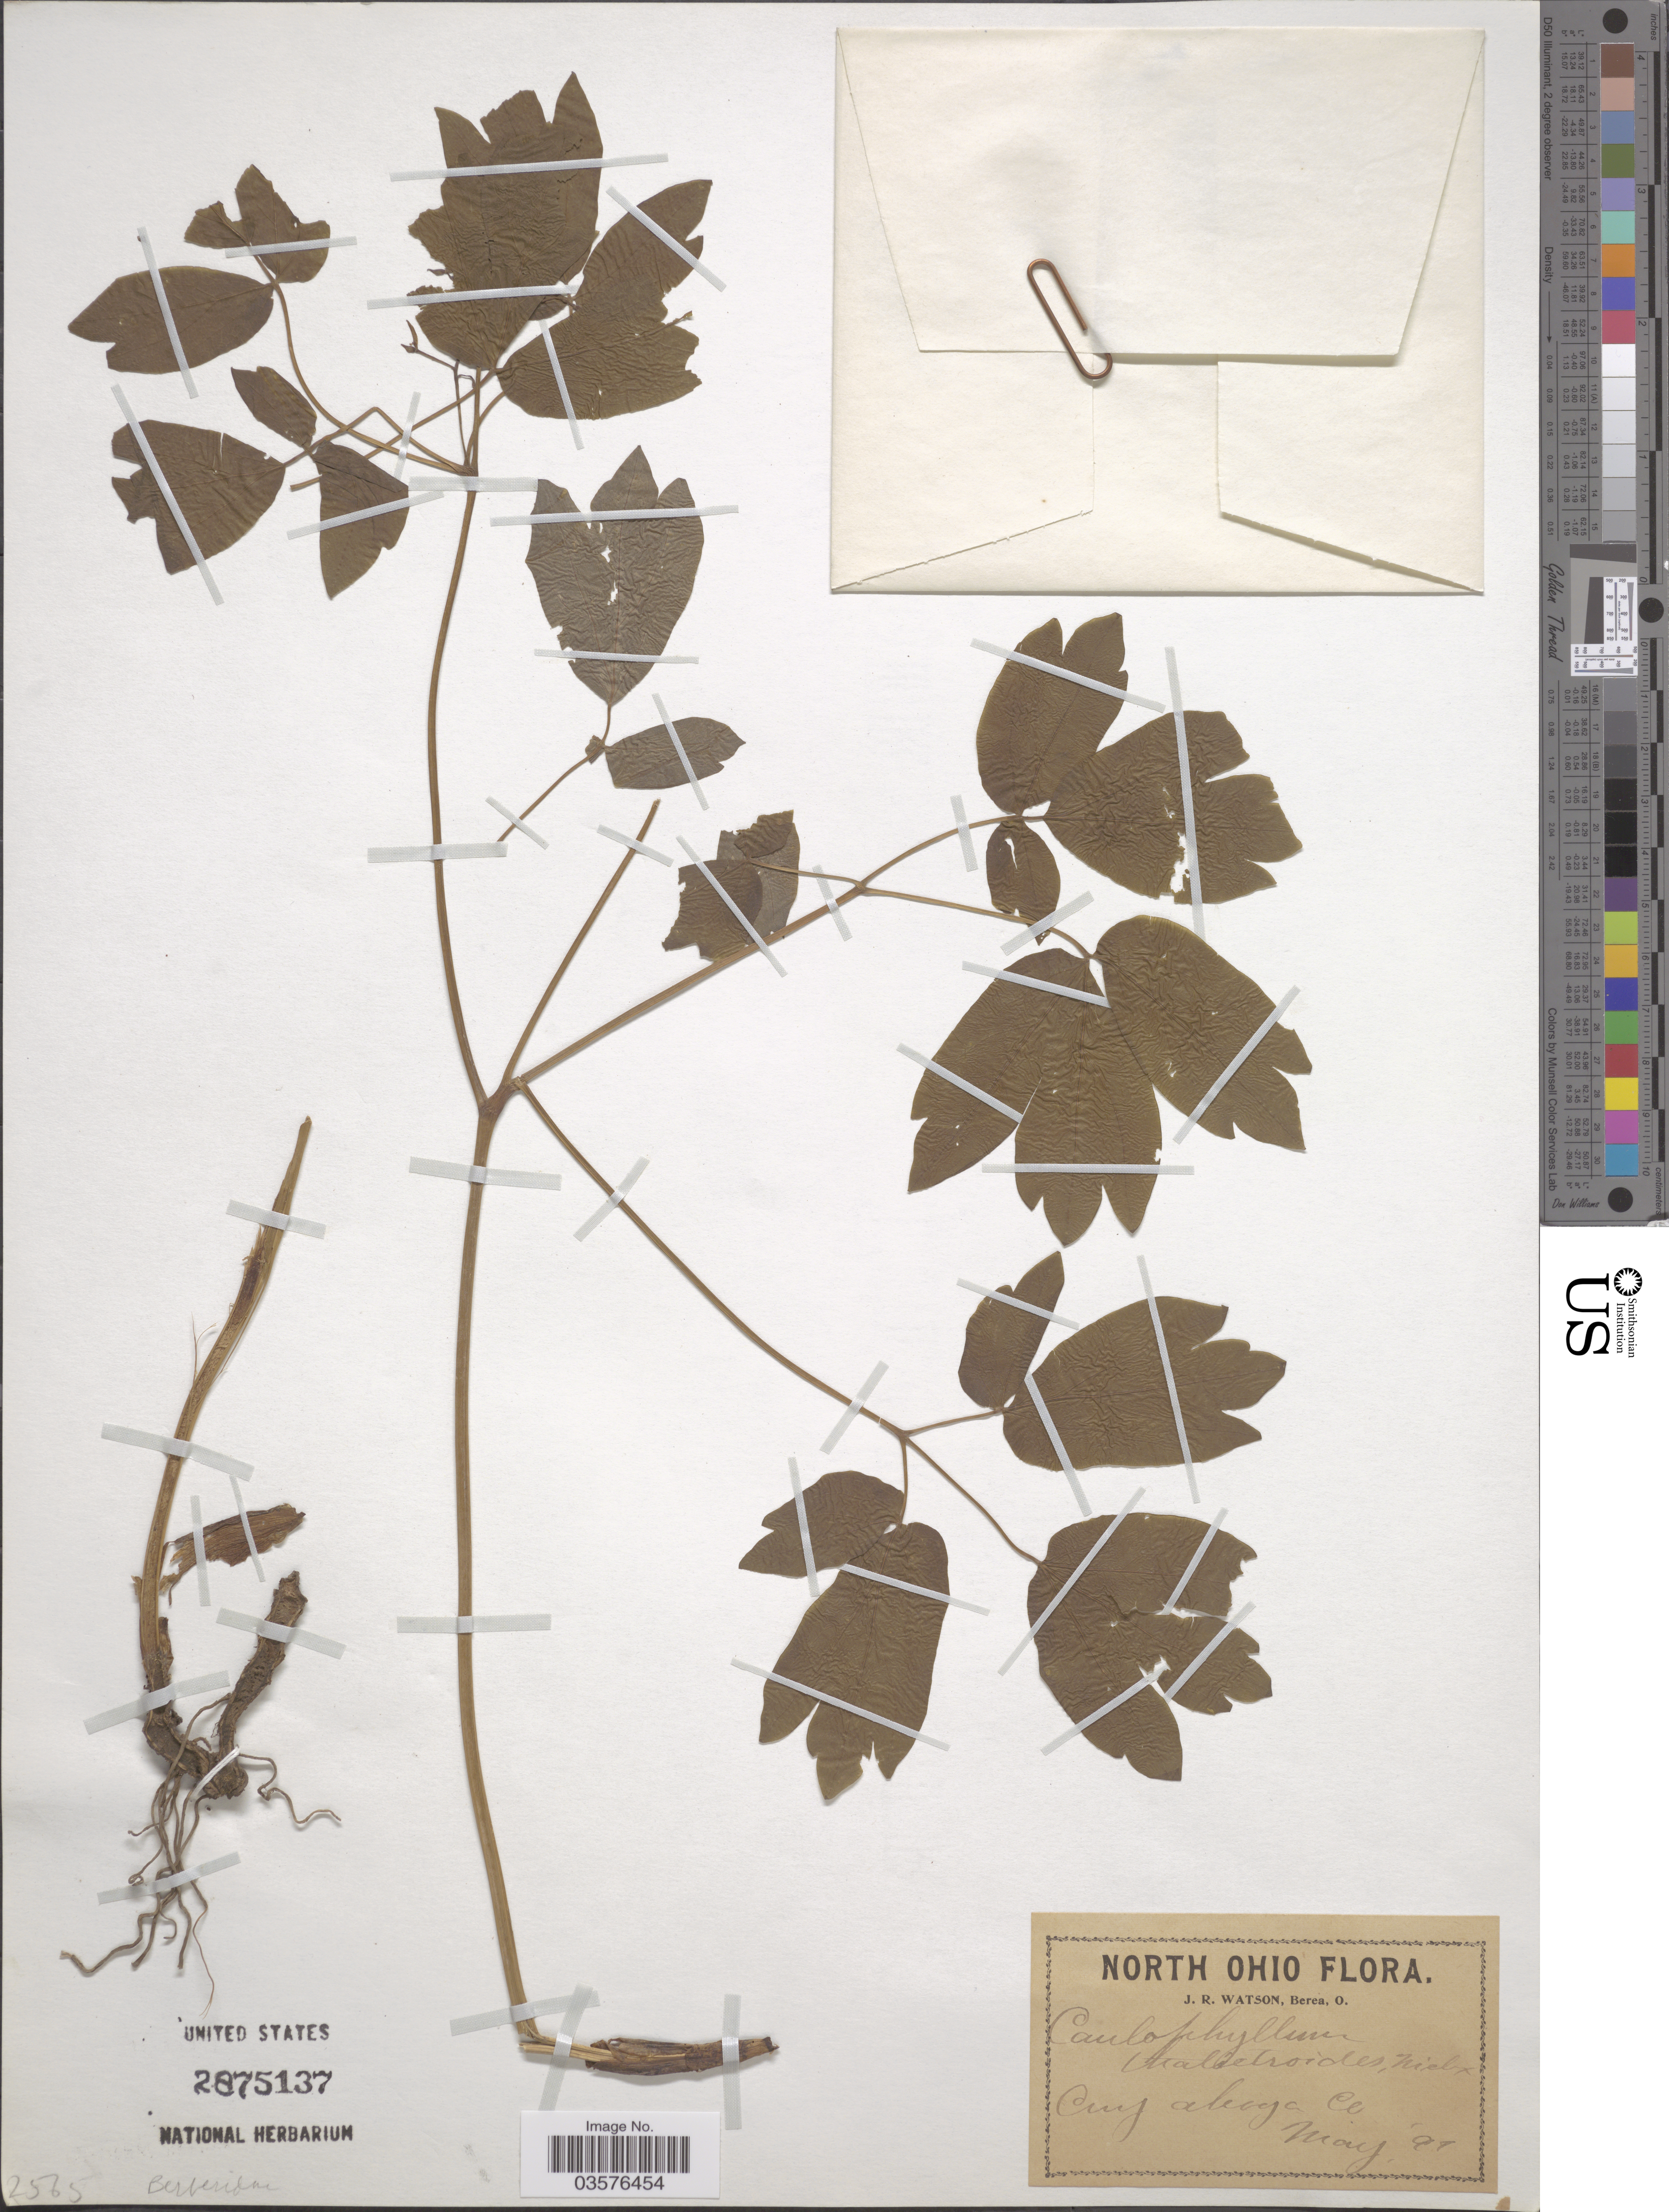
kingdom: Plantae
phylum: Tracheophyta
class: Magnoliopsida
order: Ranunculales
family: Berberidaceae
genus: Caulophyllum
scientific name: Caulophyllum thalictroides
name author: (L.) Michx.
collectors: J. R. Watson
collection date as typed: Transcribed d/m/y: /5/91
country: United States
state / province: Ohio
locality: North Ohio. Cuyahoga Co.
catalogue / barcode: US 2875137